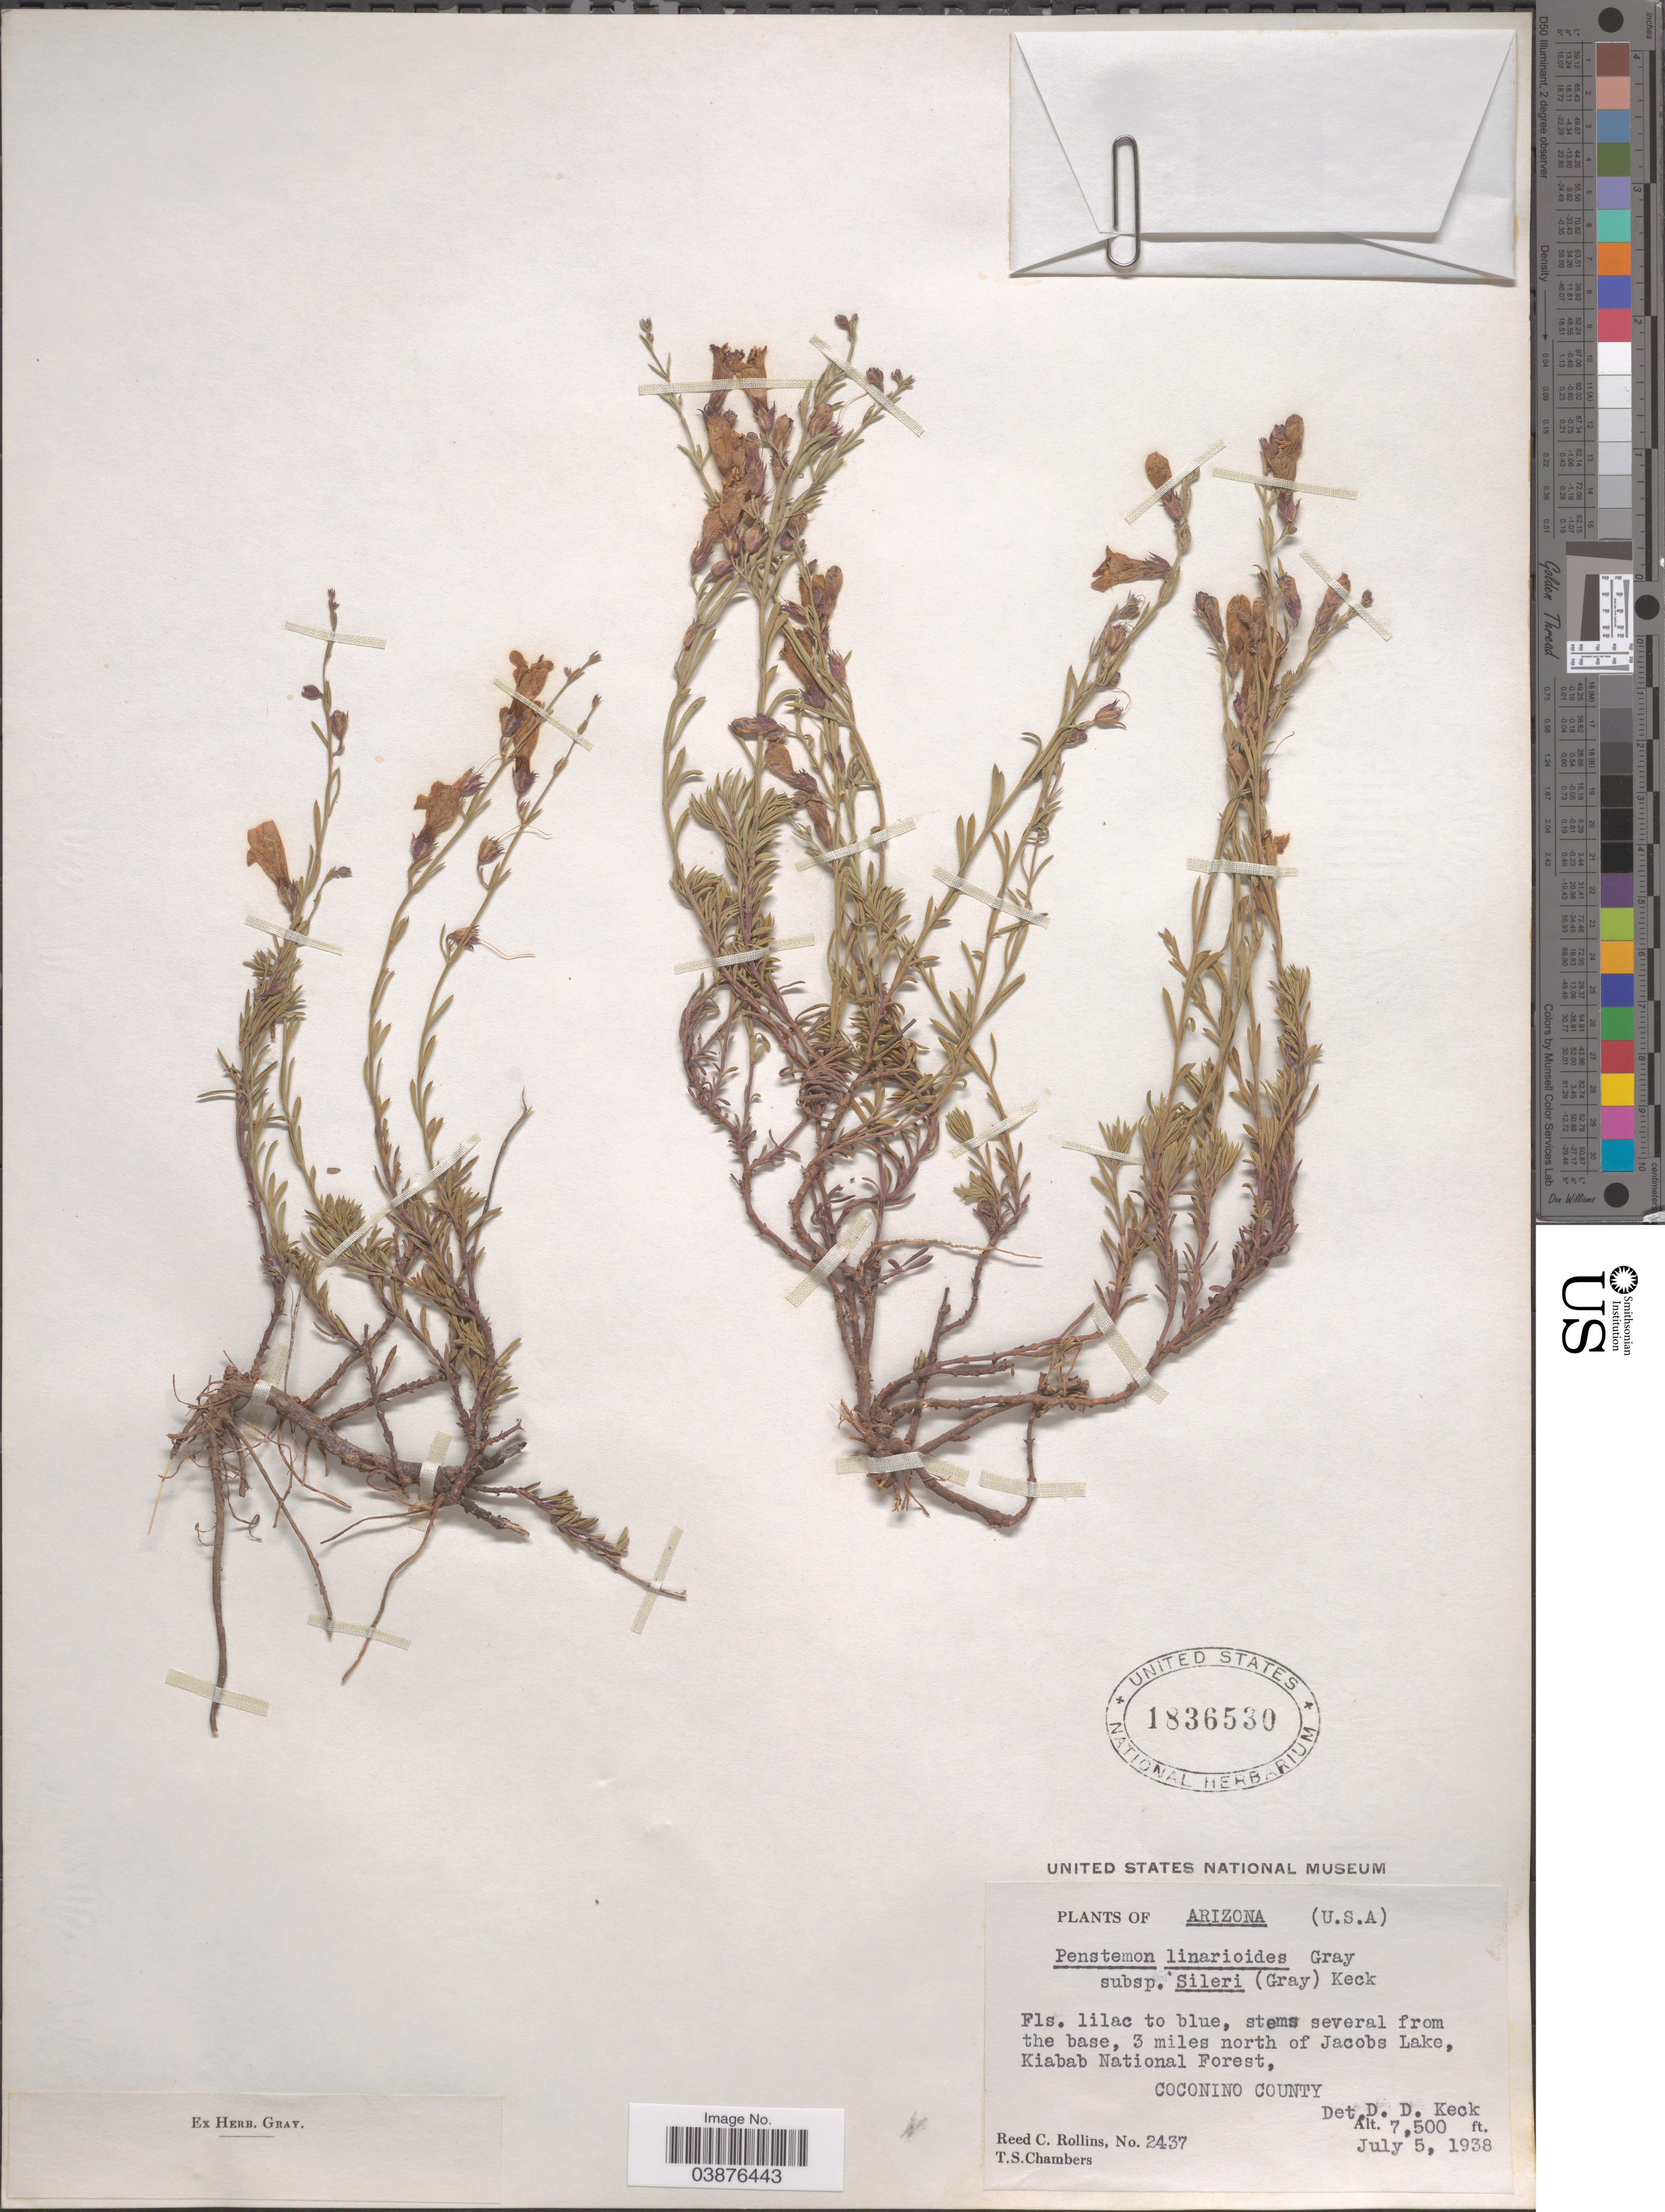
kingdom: Plantae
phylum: Tracheophyta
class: Magnoliopsida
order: Lamiales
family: Plantaginaceae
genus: Penstemon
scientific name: Penstemon linarioides subsp. sileri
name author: (A. Gray) D.D. Keck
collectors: R. C. Rollins & T. Chambers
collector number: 2437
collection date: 1938-07-05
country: United States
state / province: Arizona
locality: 3 miles north of Jacobs Lake, Kiabab National Forest, Coconino County.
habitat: north of lake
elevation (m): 2286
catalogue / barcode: US 1836530